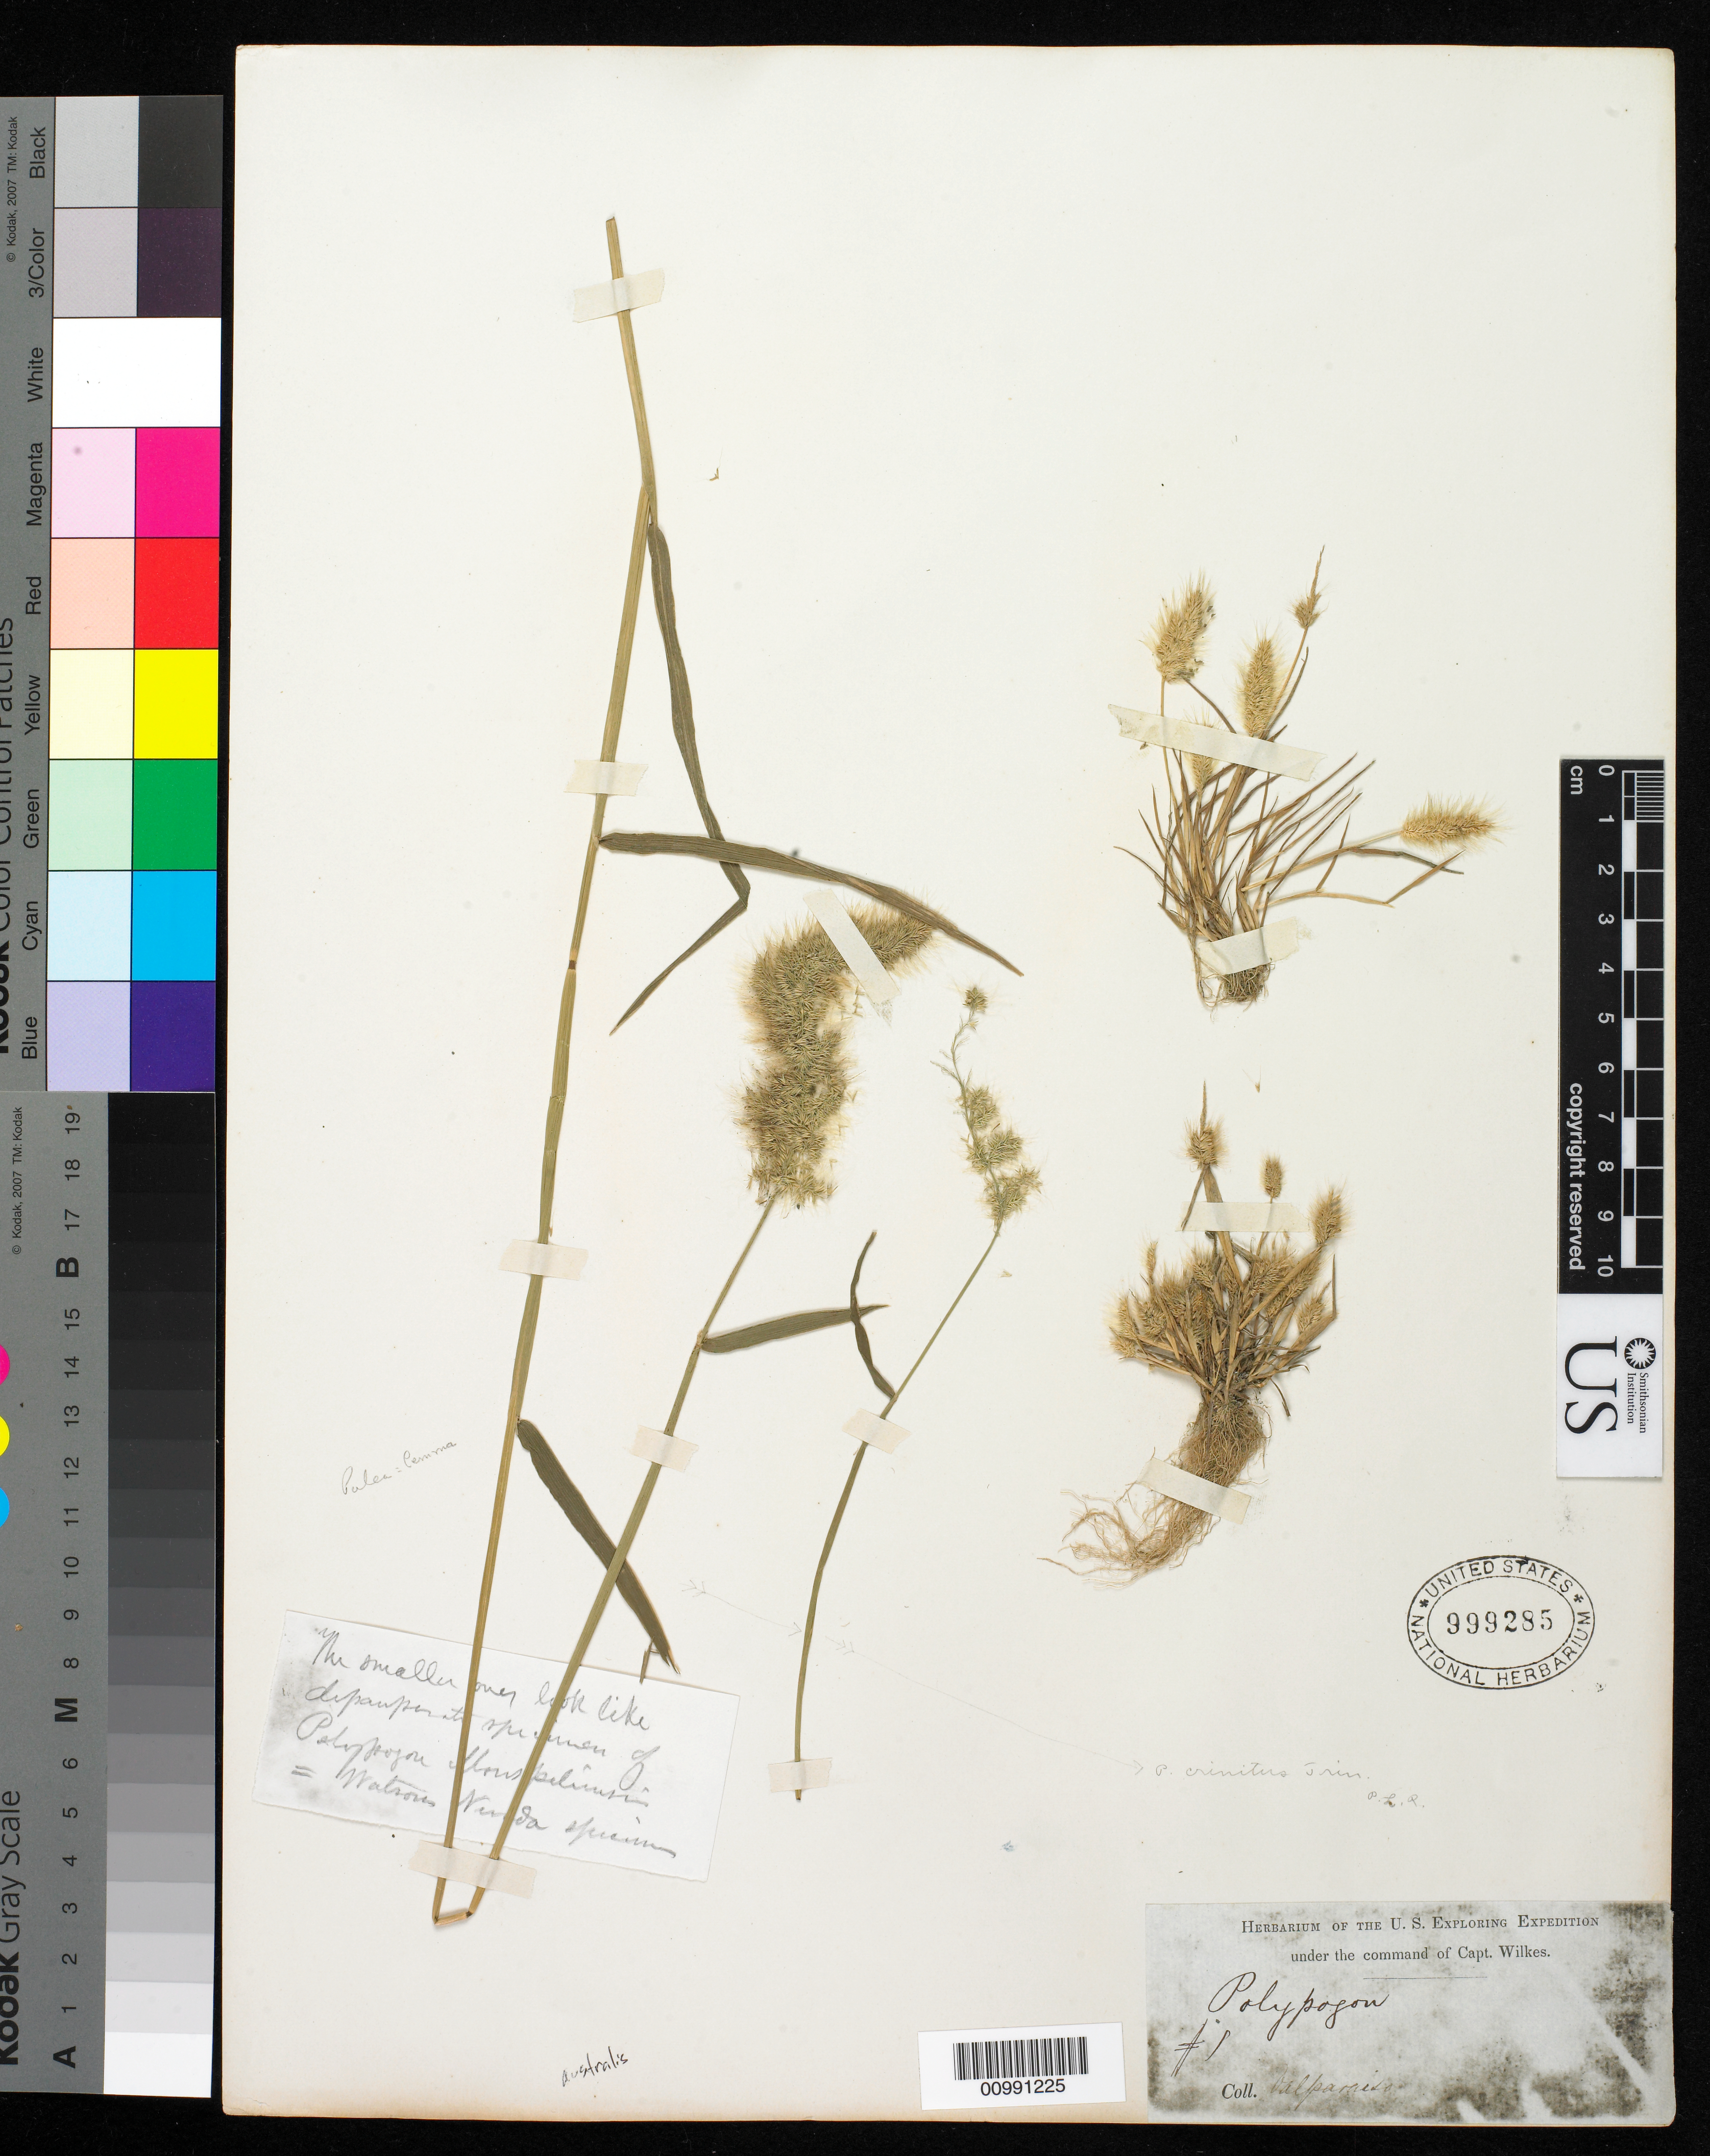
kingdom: Plantae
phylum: Tracheophyta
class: Liliopsida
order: Poales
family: Poaceae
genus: Polypogon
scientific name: Polypogon australis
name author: Brongn.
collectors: Wilkes Explor. Exped.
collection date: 1838/1842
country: Chile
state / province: Valparaíso (V)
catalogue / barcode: US 999285